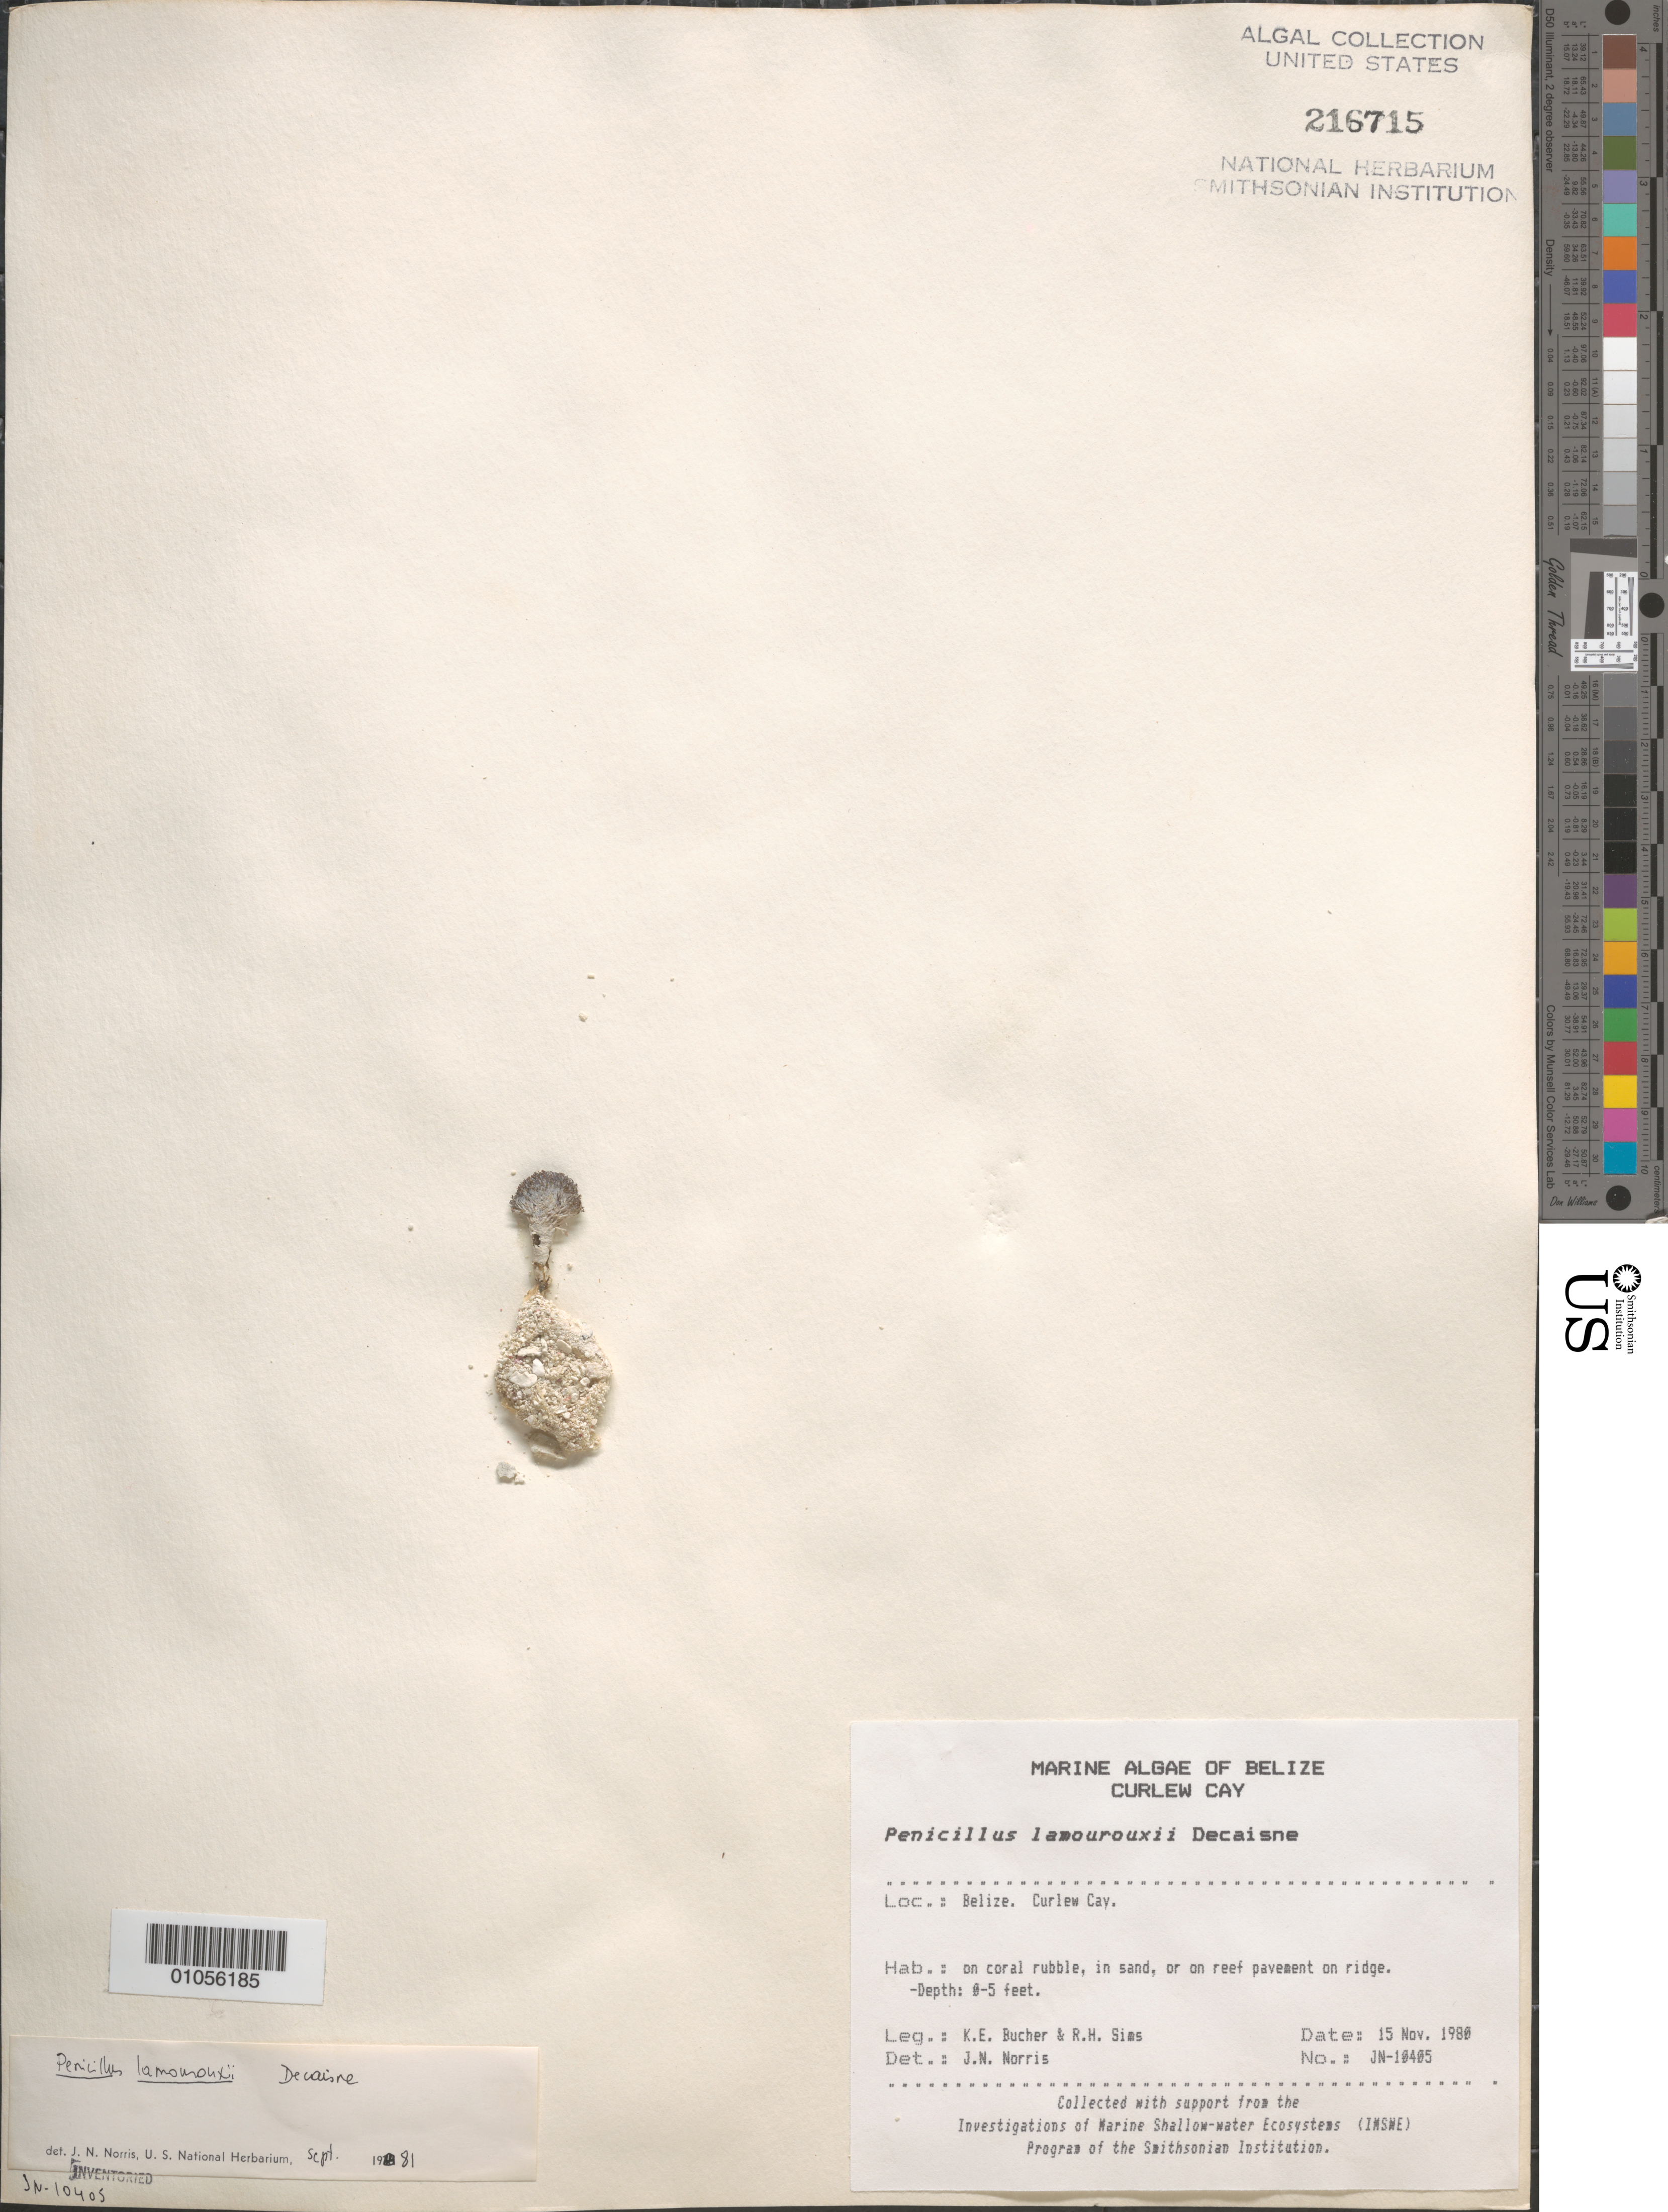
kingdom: Plantae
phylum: Chlorophyta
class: Ulvophyceae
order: Bryopsidales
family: Udoteaceae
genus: Penicillus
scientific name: Penicillus lamourouxii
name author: Decne.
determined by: Norris, James N.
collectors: K. E. Bucher & R. H. Sims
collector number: JN-10405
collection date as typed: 15 Nov 1980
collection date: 1980-11-15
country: Belize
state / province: Stann Creek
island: Curlew Cay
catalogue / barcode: US 216715